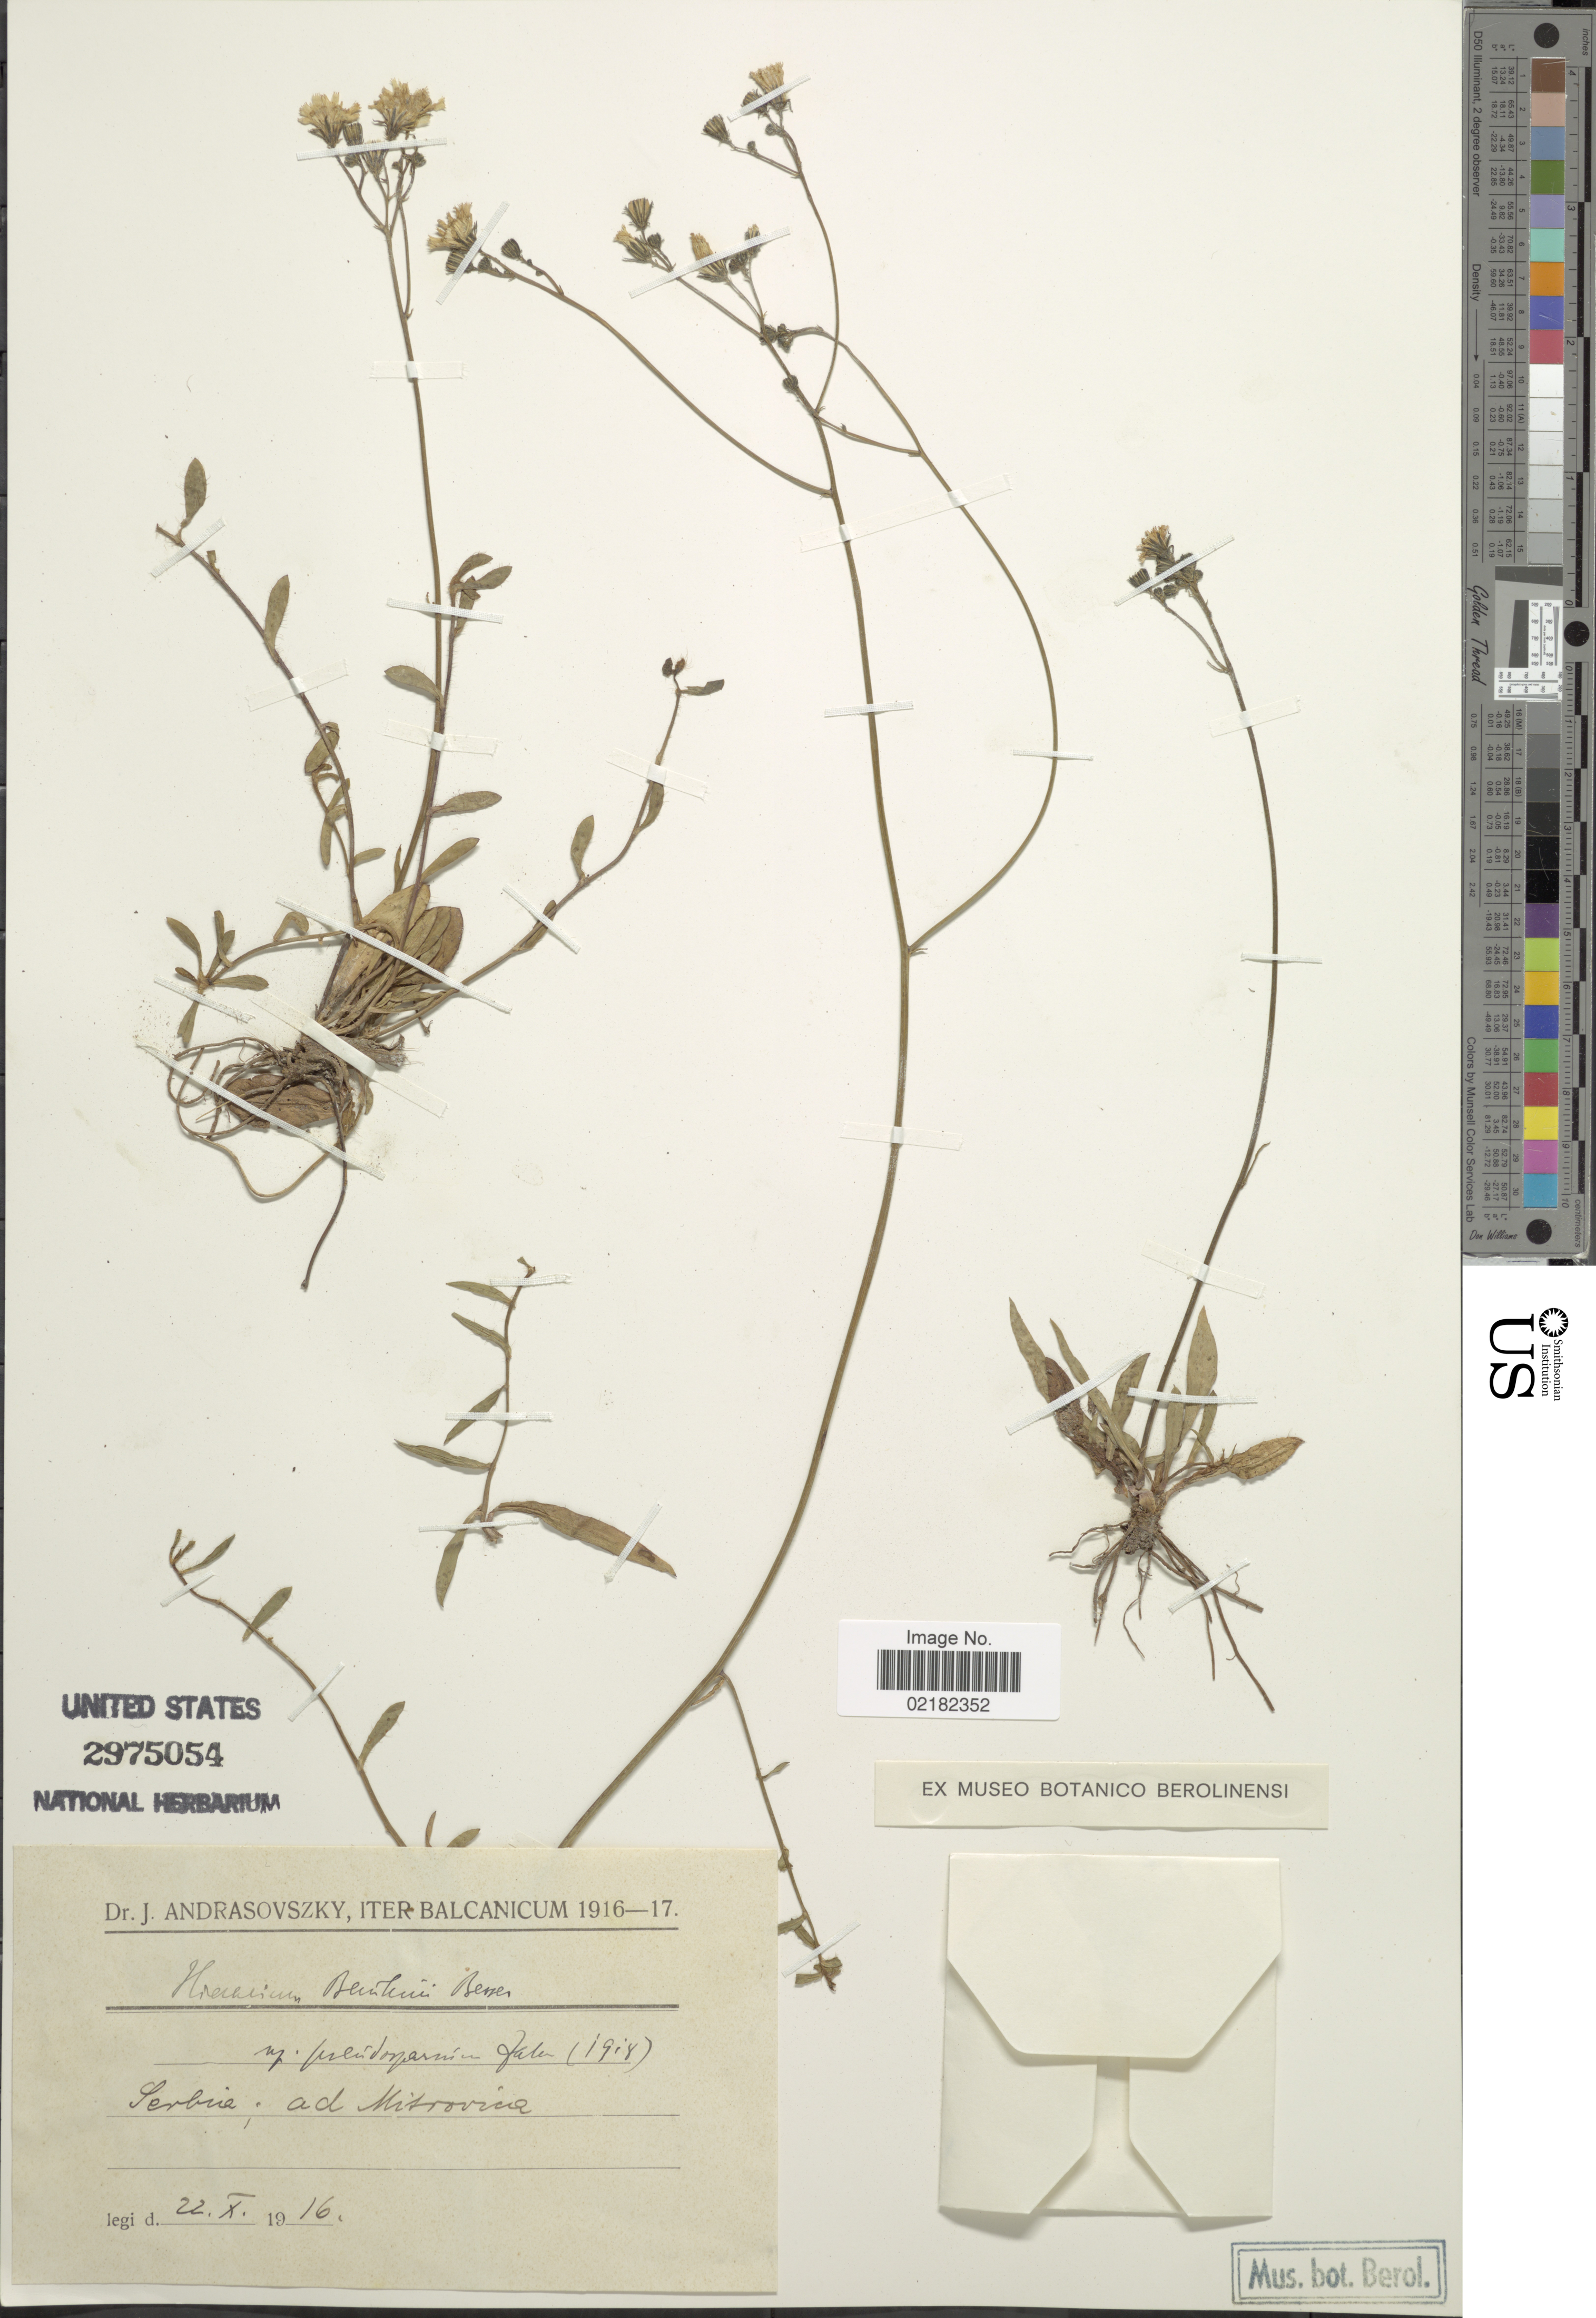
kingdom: Plantae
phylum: Tracheophyta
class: Magnoliopsida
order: Asterales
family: Asteraceae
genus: Hieracium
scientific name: Hieracium bauhini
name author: Schult.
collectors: J. Andrasovszky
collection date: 1916-10-22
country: Kosovo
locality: Iter Balcanicum,Mitrovica.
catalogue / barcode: US 2975054